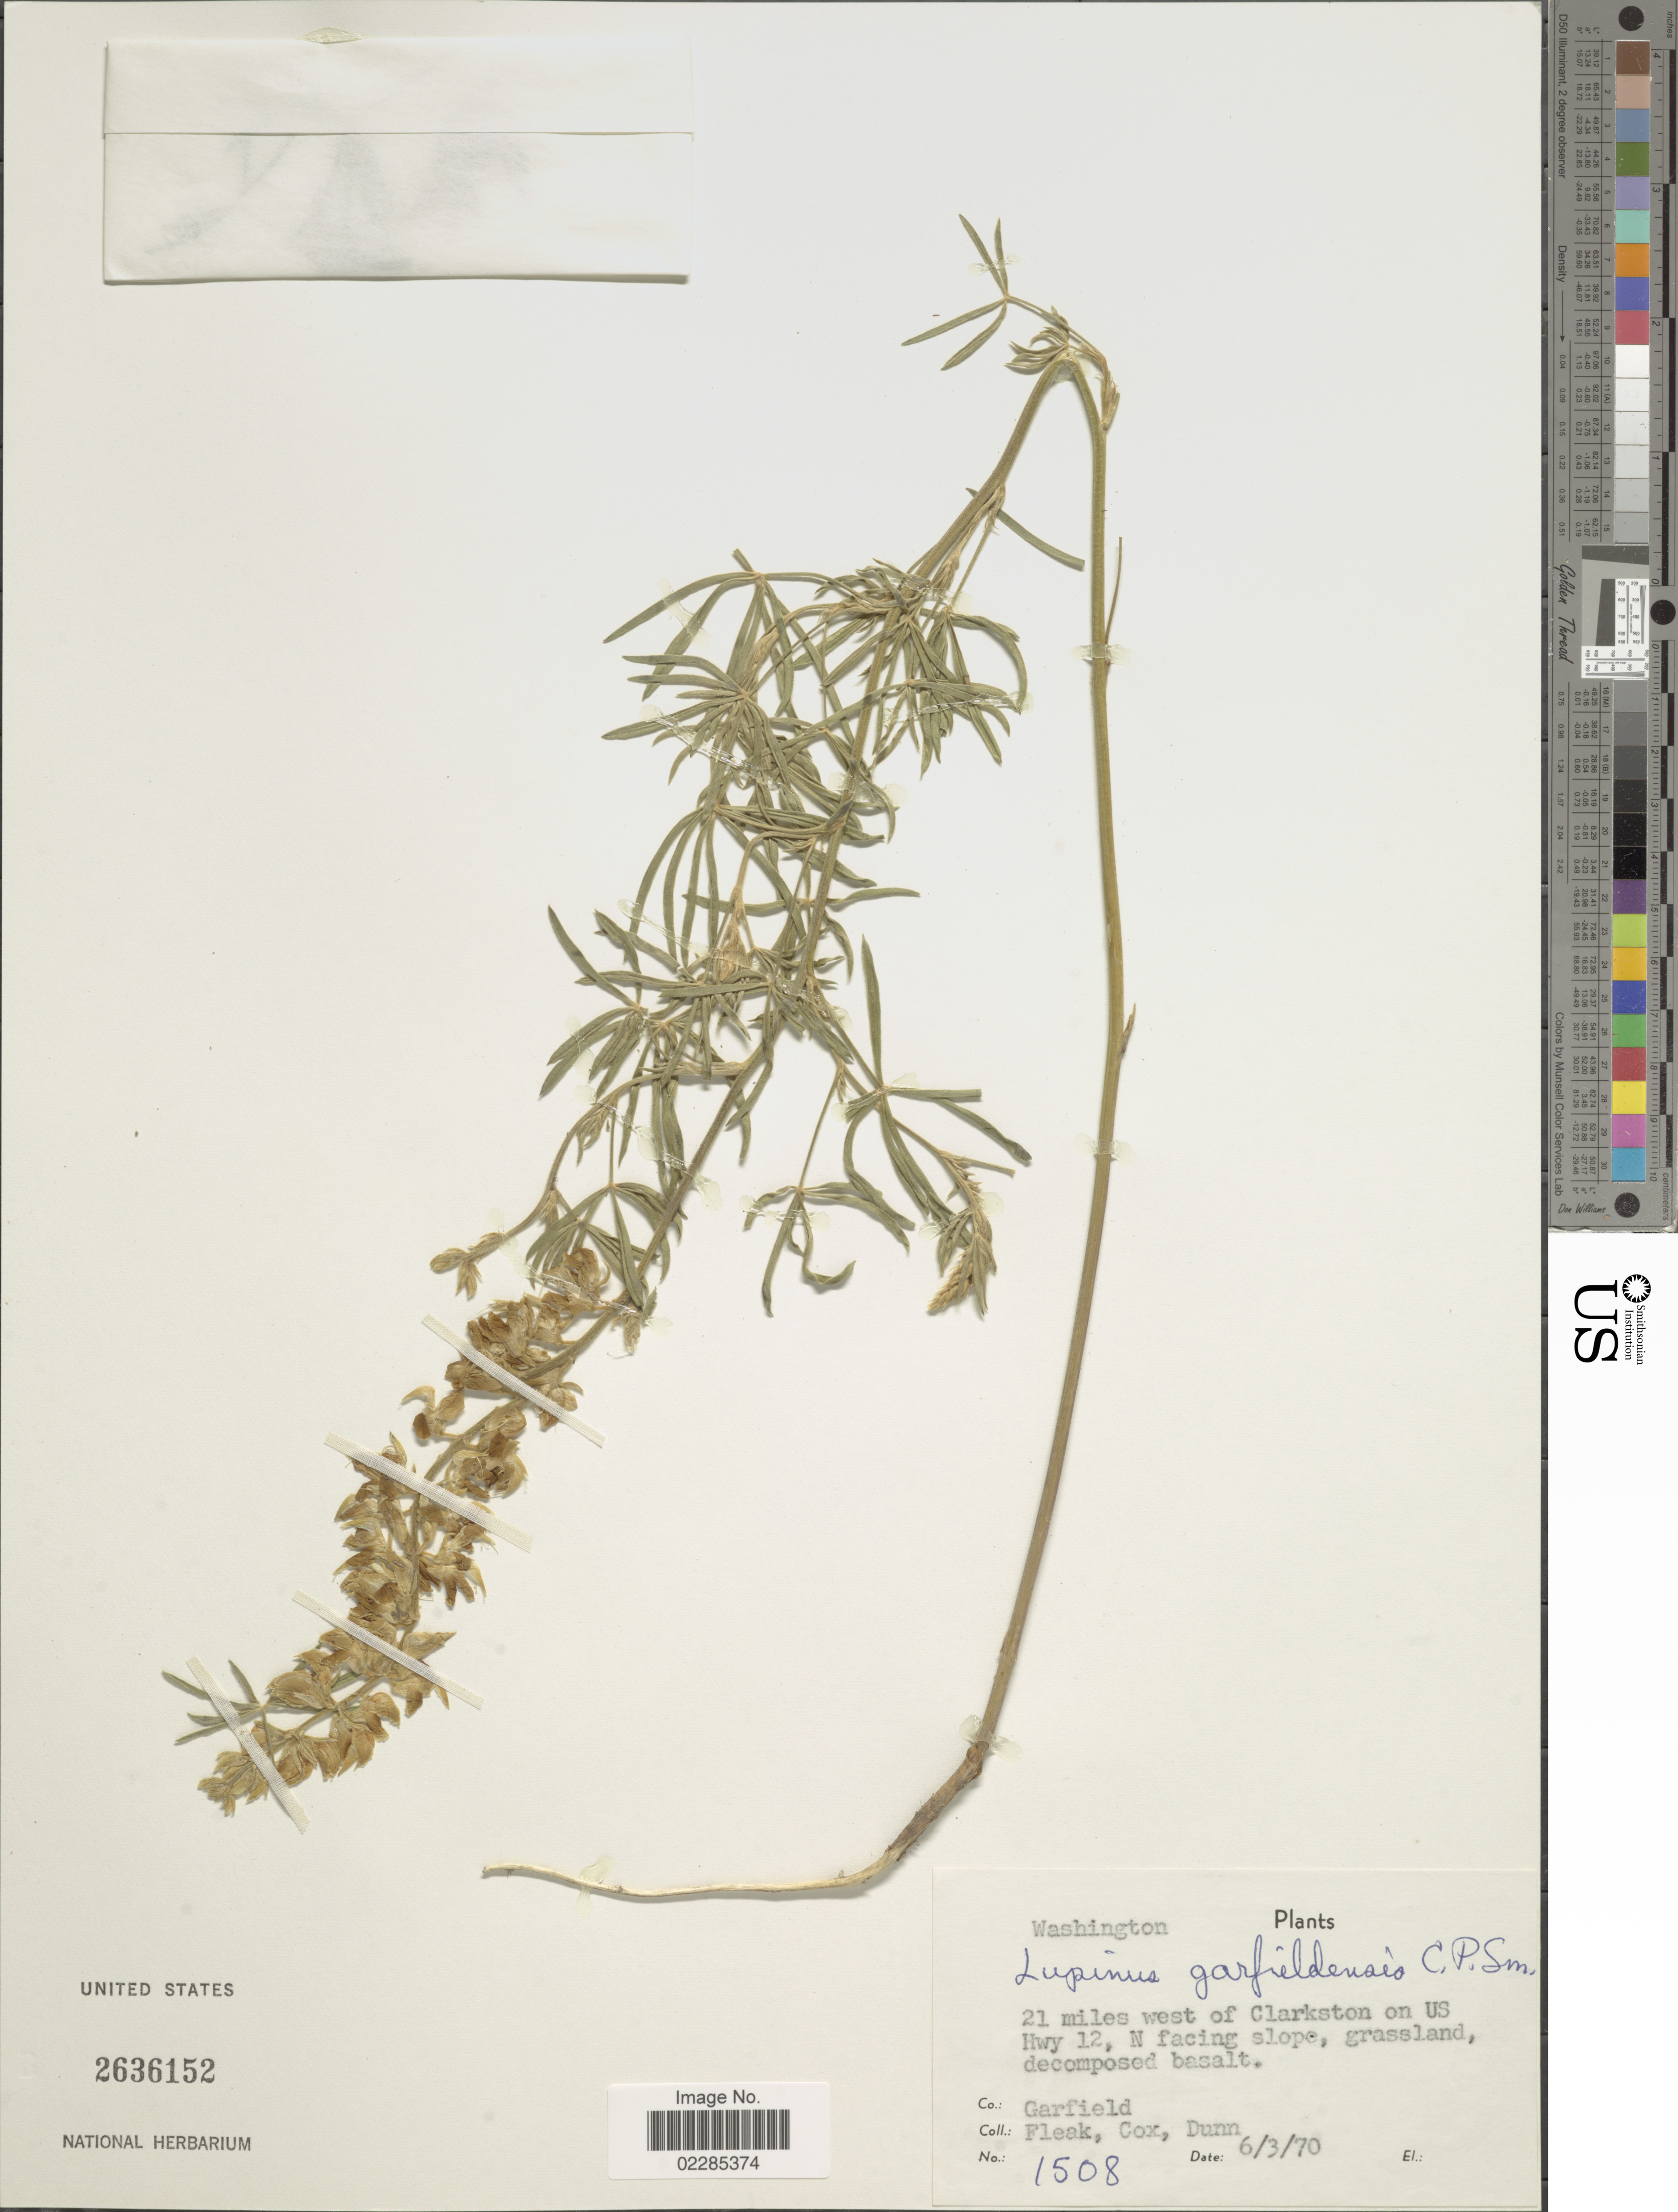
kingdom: Plantae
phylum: Tracheophyta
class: Magnoliopsida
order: Fabales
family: Fabaceae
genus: Lupinus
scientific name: Lupinus garfieldensis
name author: C.P. Sm.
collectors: L. Fleak, -. Cox & Dunn, --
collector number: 1508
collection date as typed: Transcribed d/m/y: 3/6/70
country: United States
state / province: Washington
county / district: Garfield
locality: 21 miles west of Clarkston on US Hwy 12, N facing slope, grasslands, decomposed basalt, Co: Garfield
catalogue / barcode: US 2636152